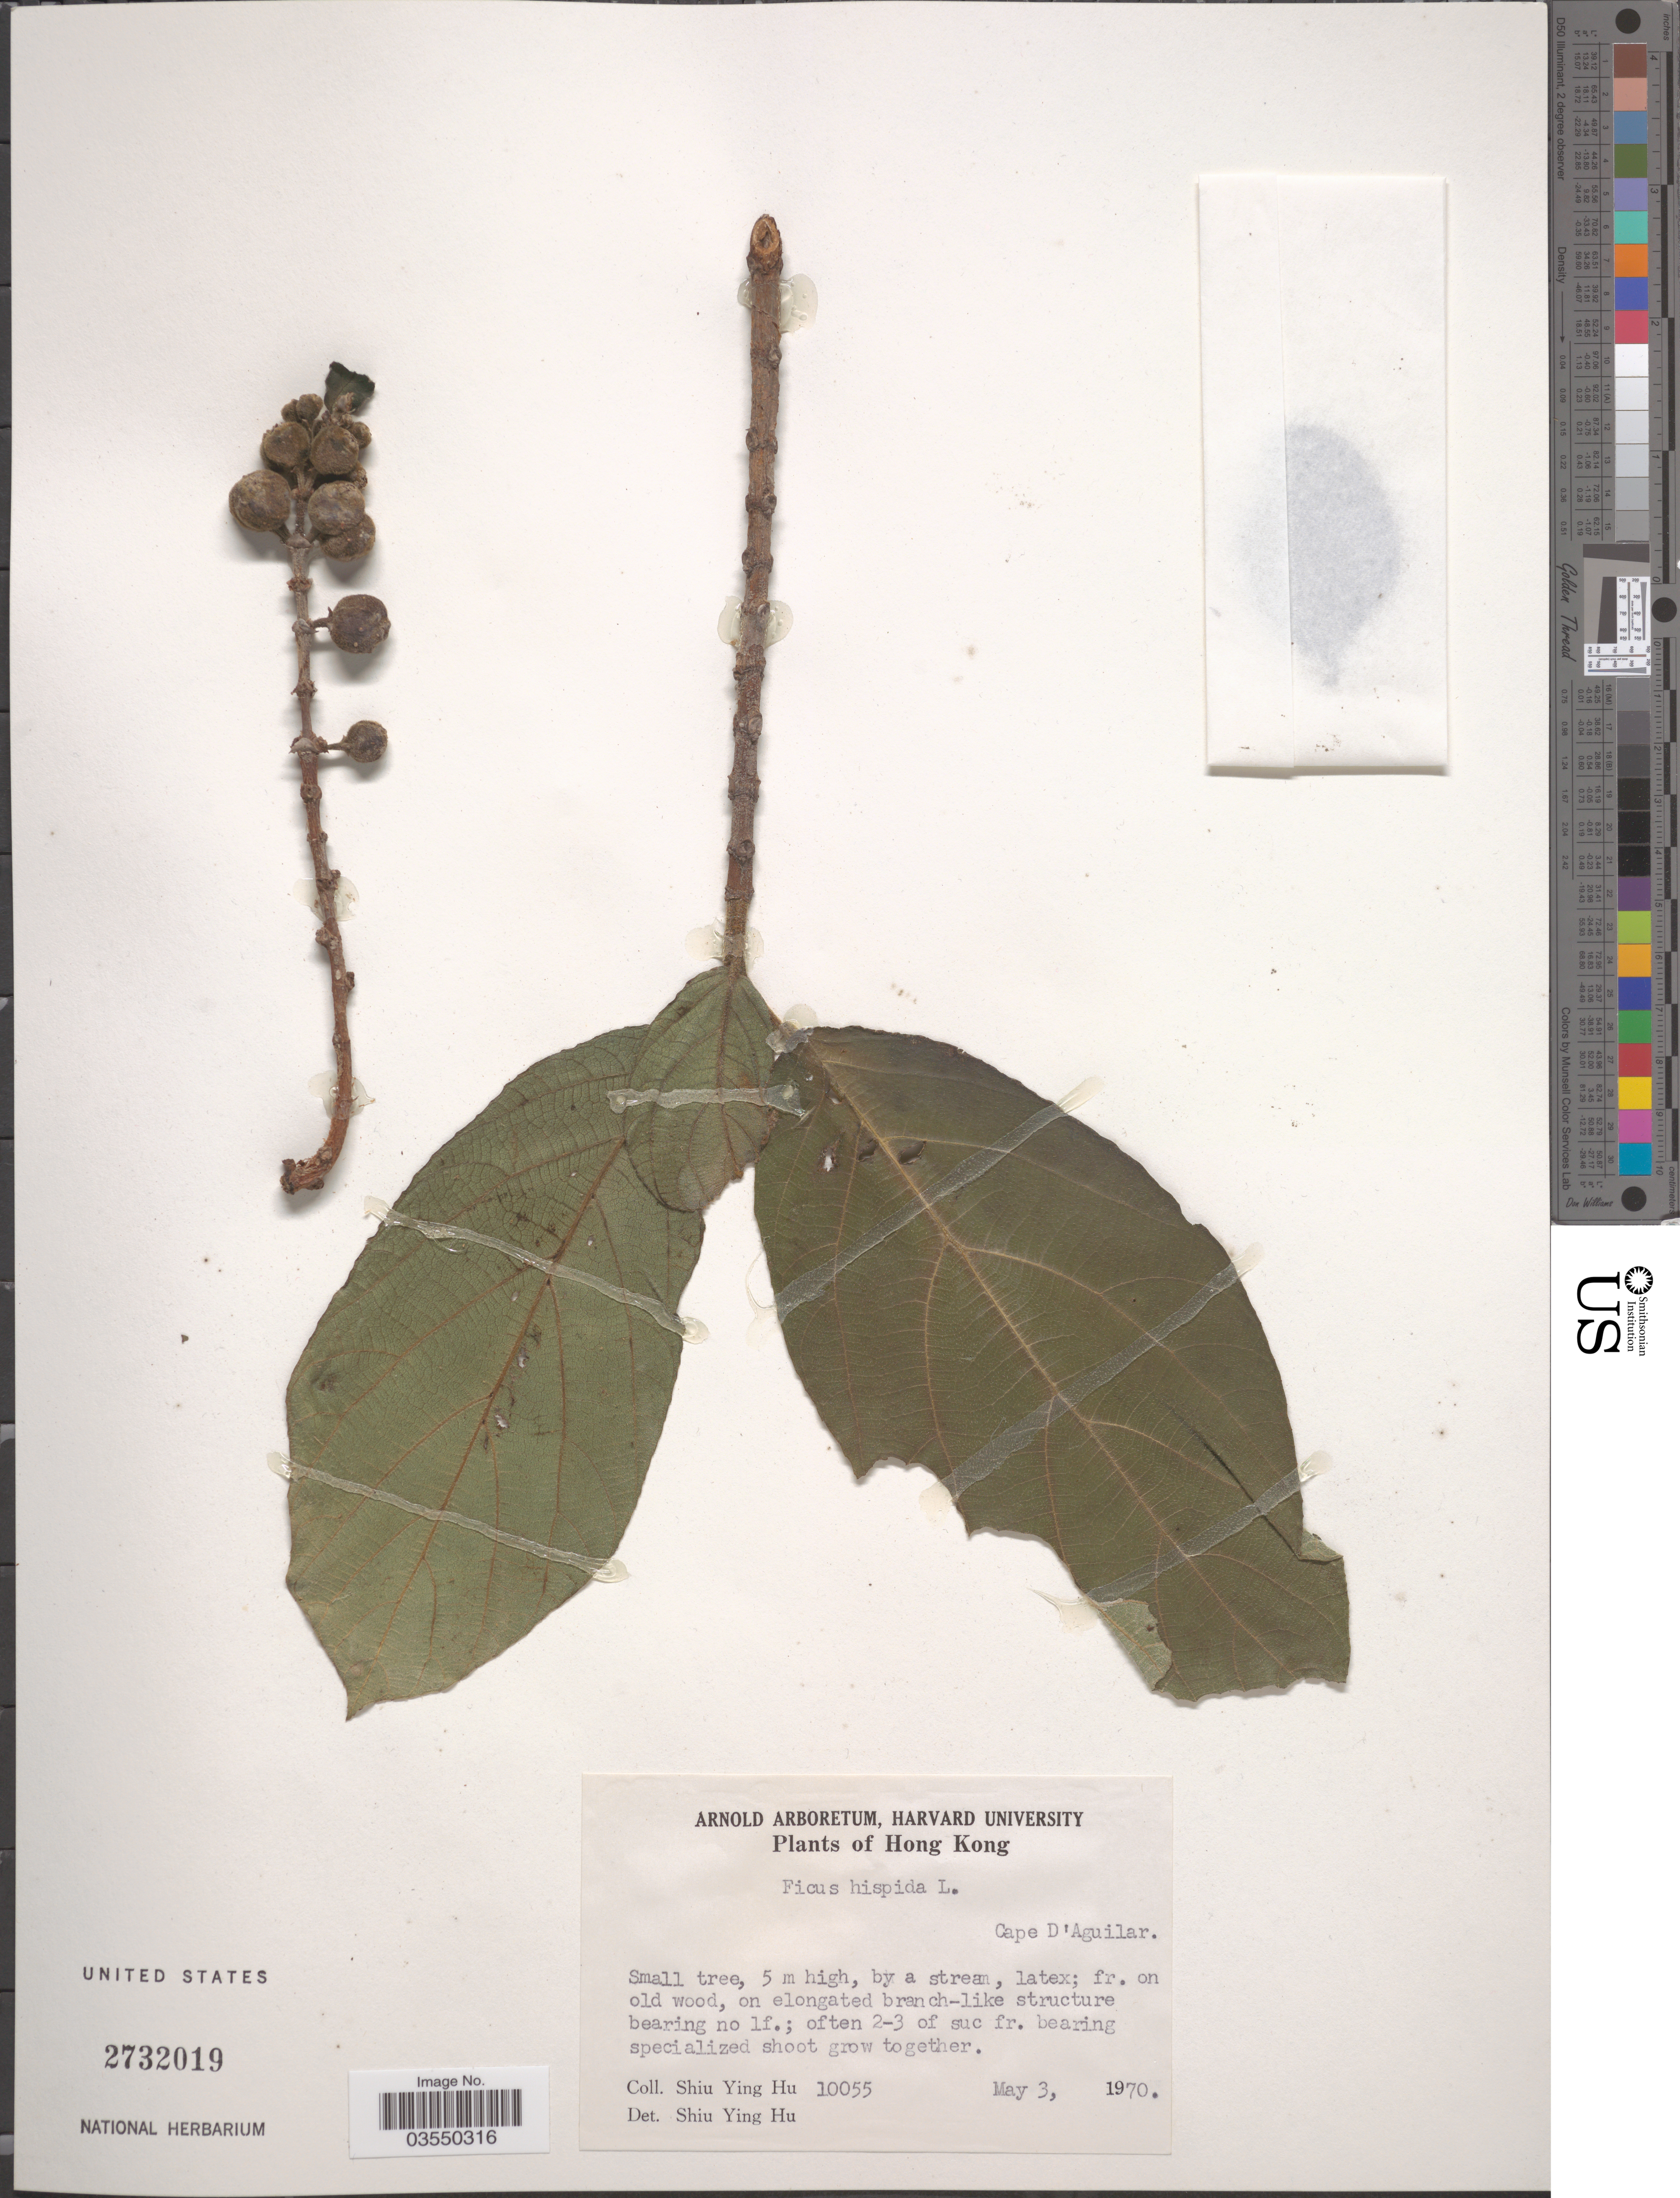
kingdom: Plantae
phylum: Tracheophyta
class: Magnoliopsida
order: Rosales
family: Moraceae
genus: Ficus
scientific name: Ficus hispida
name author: L. f.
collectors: S. Y. Hu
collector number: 10055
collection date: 1970-05-03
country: China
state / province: Hong Kong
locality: Cape D'Aguilar.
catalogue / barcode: US 2732019